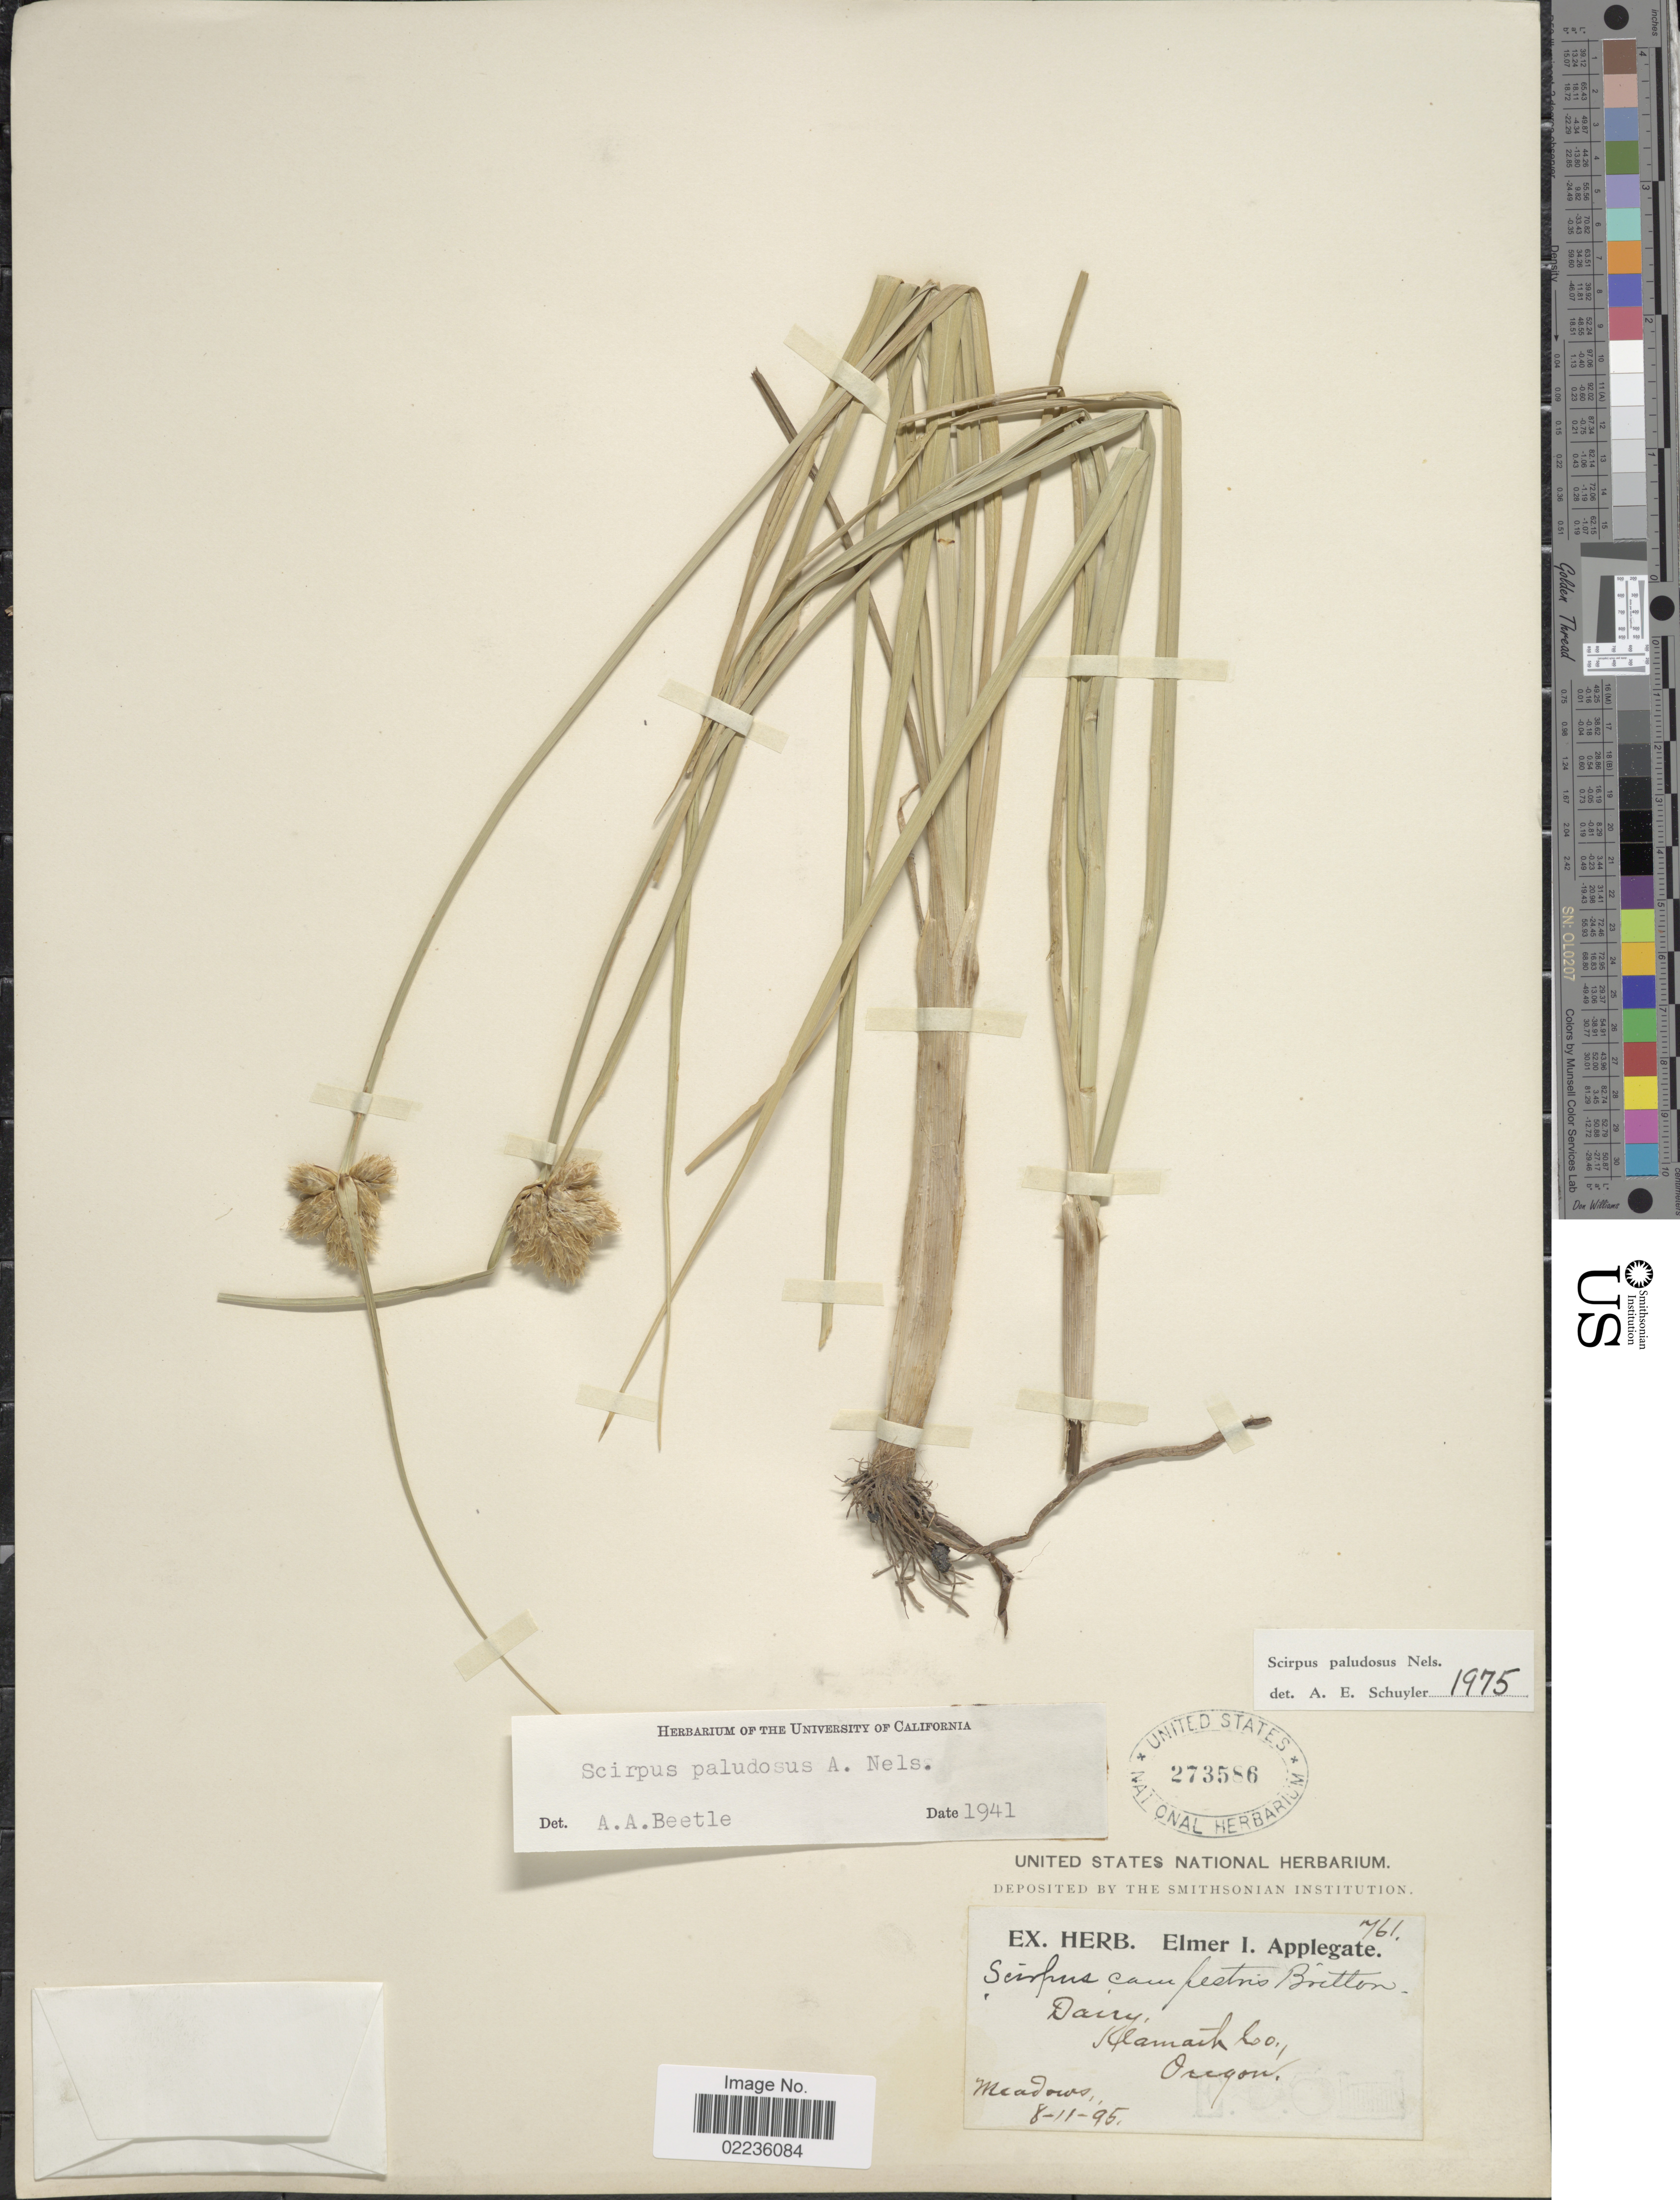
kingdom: Plantae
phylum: Tracheophyta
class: Liliopsida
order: Poales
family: Cyperaceae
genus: Bolboschoenus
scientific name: Bolboschoenus maritimus subsp. paludosus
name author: (A. Nelson) T. Koyama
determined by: Strong, M. T., (US), Smithsonian Institution - National Museum of Natural History (UNITED STATES)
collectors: Ex herb. Elmer I. Applegate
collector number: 761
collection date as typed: Transcribed d/m/y: 11/8/95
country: United States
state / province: Oregon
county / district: Klamath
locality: Dairy, Klamath Co. Meadows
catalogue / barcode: US 273586